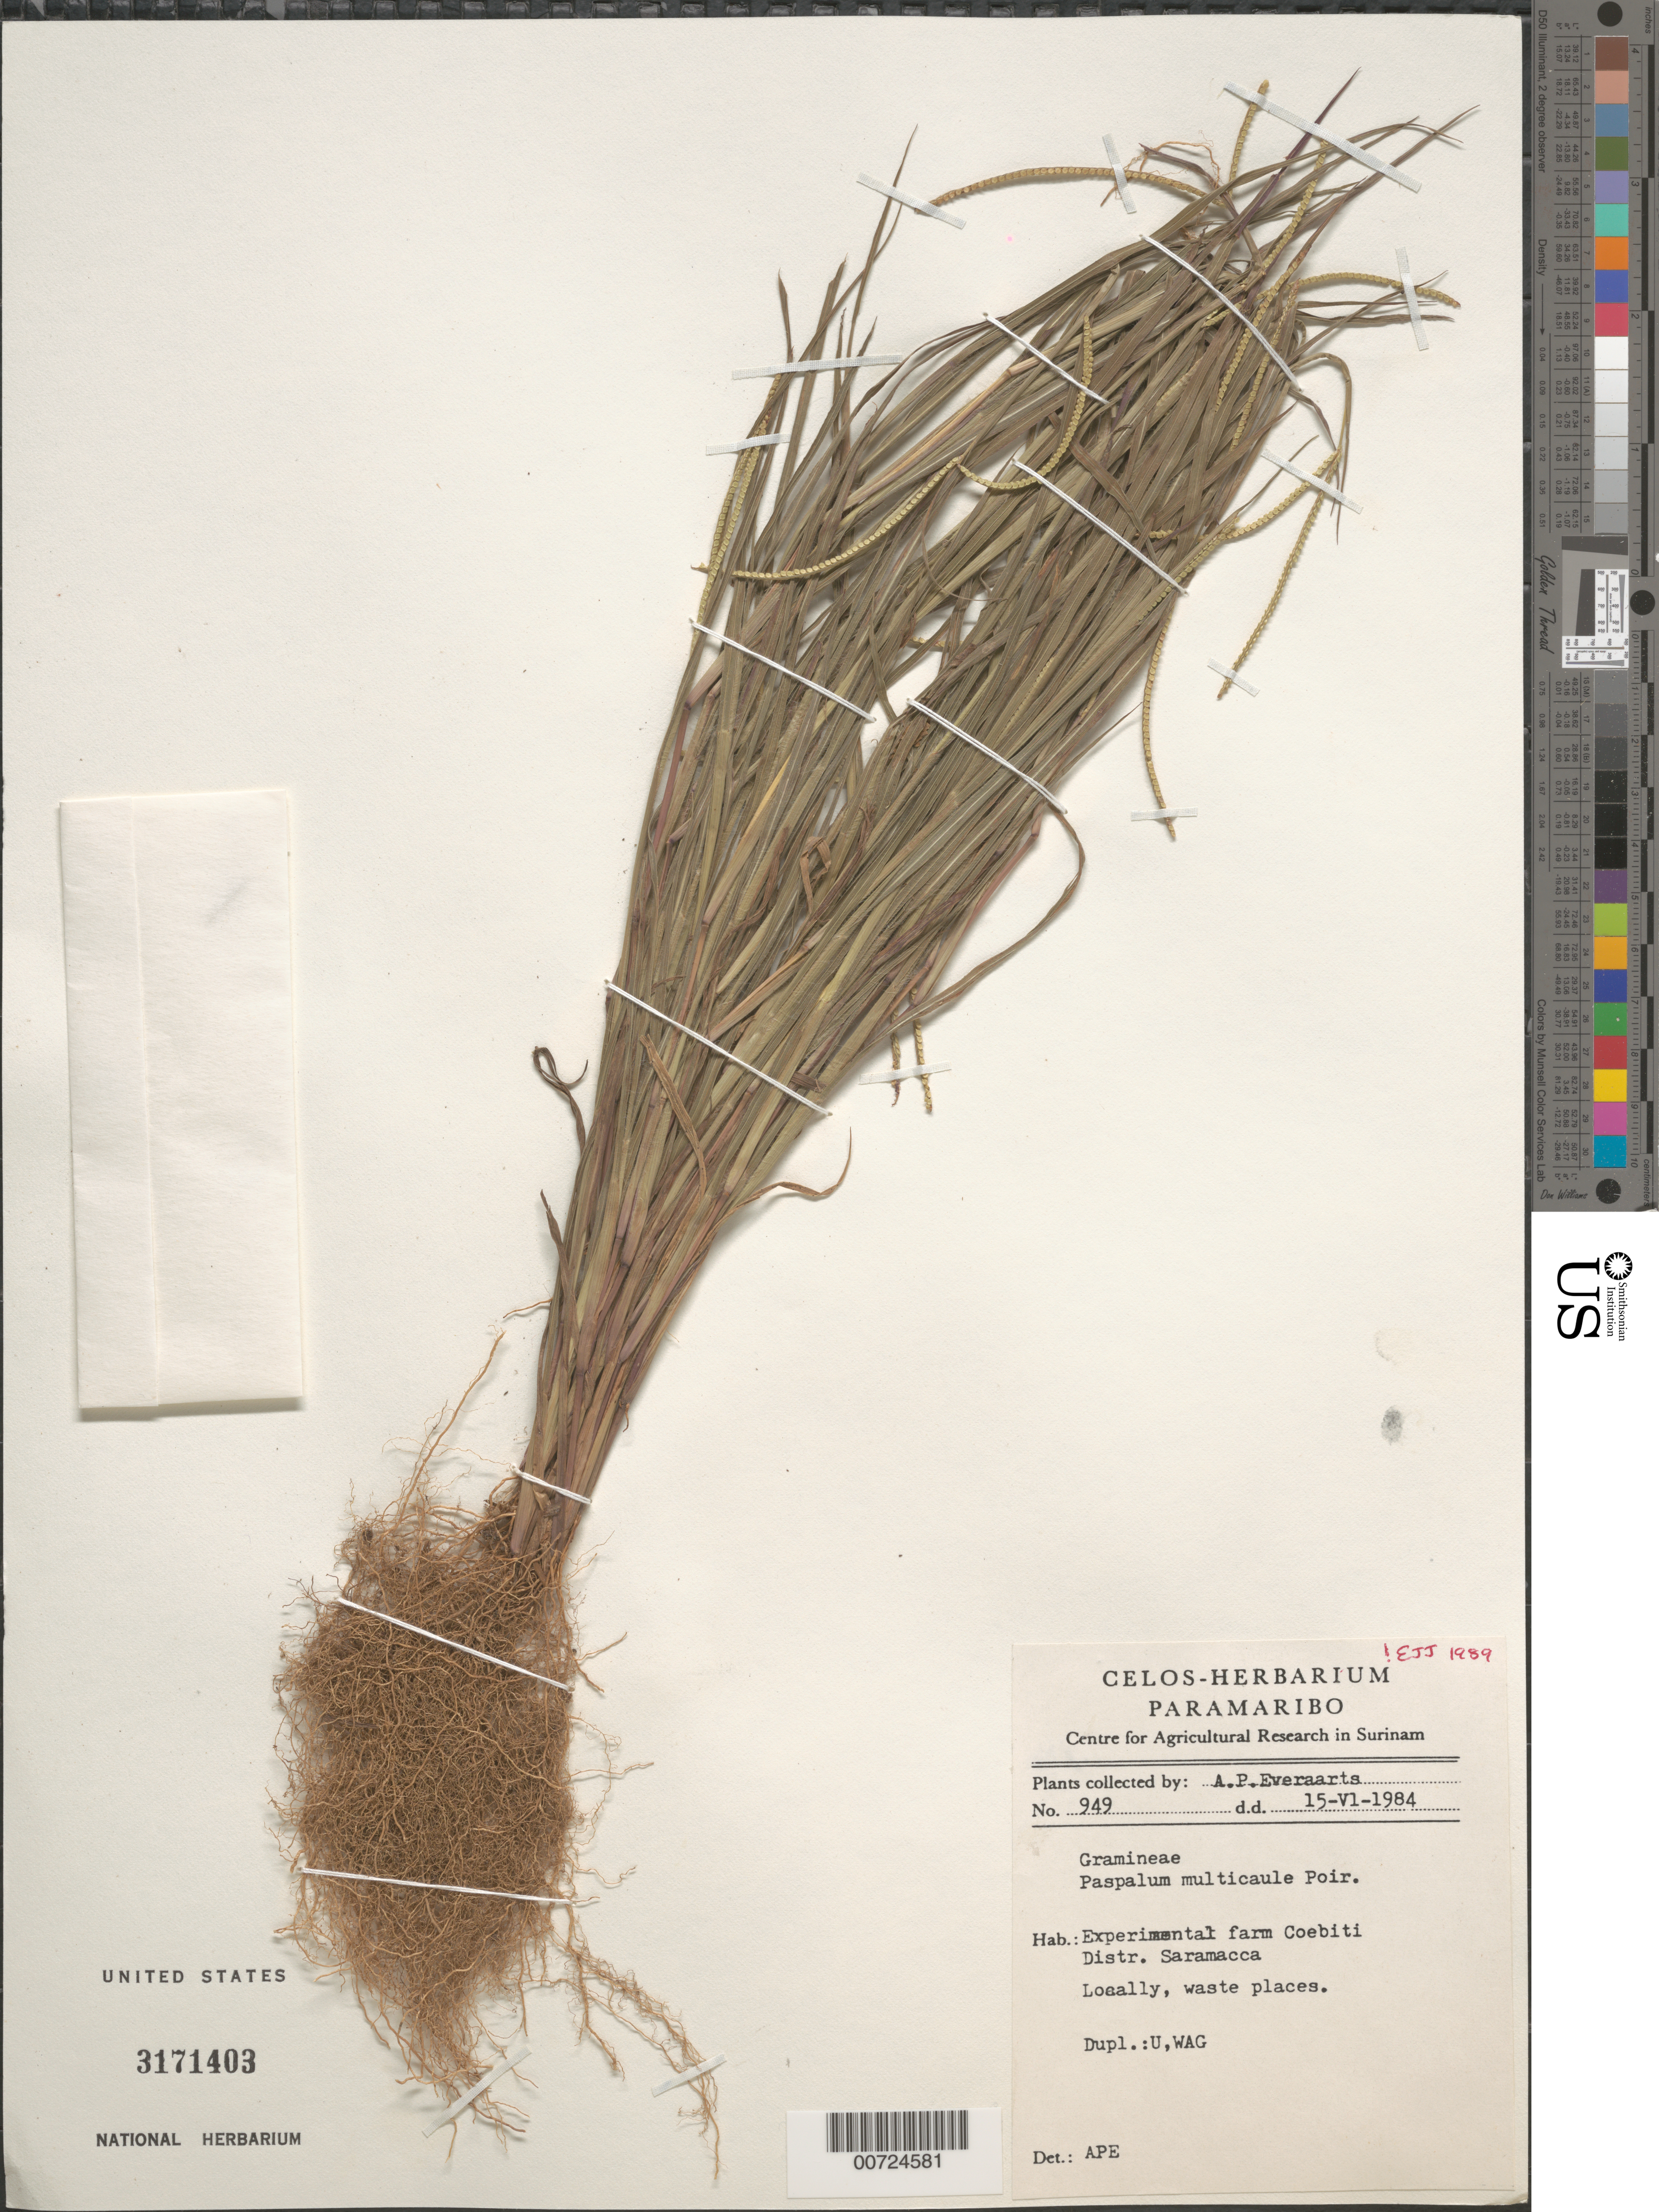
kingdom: Plantae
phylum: Tracheophyta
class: Liliopsida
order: Poales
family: Poaceae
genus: Paspalum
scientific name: Paspalum multicaule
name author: Poir.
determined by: Judziewicz, E. J.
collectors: A. Everaarts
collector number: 949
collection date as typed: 15-Jun-84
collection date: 1984-06-15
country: Suriname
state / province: Saramacca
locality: Coebiti Experimental Farm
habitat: Waste places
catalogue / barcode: US 3171403